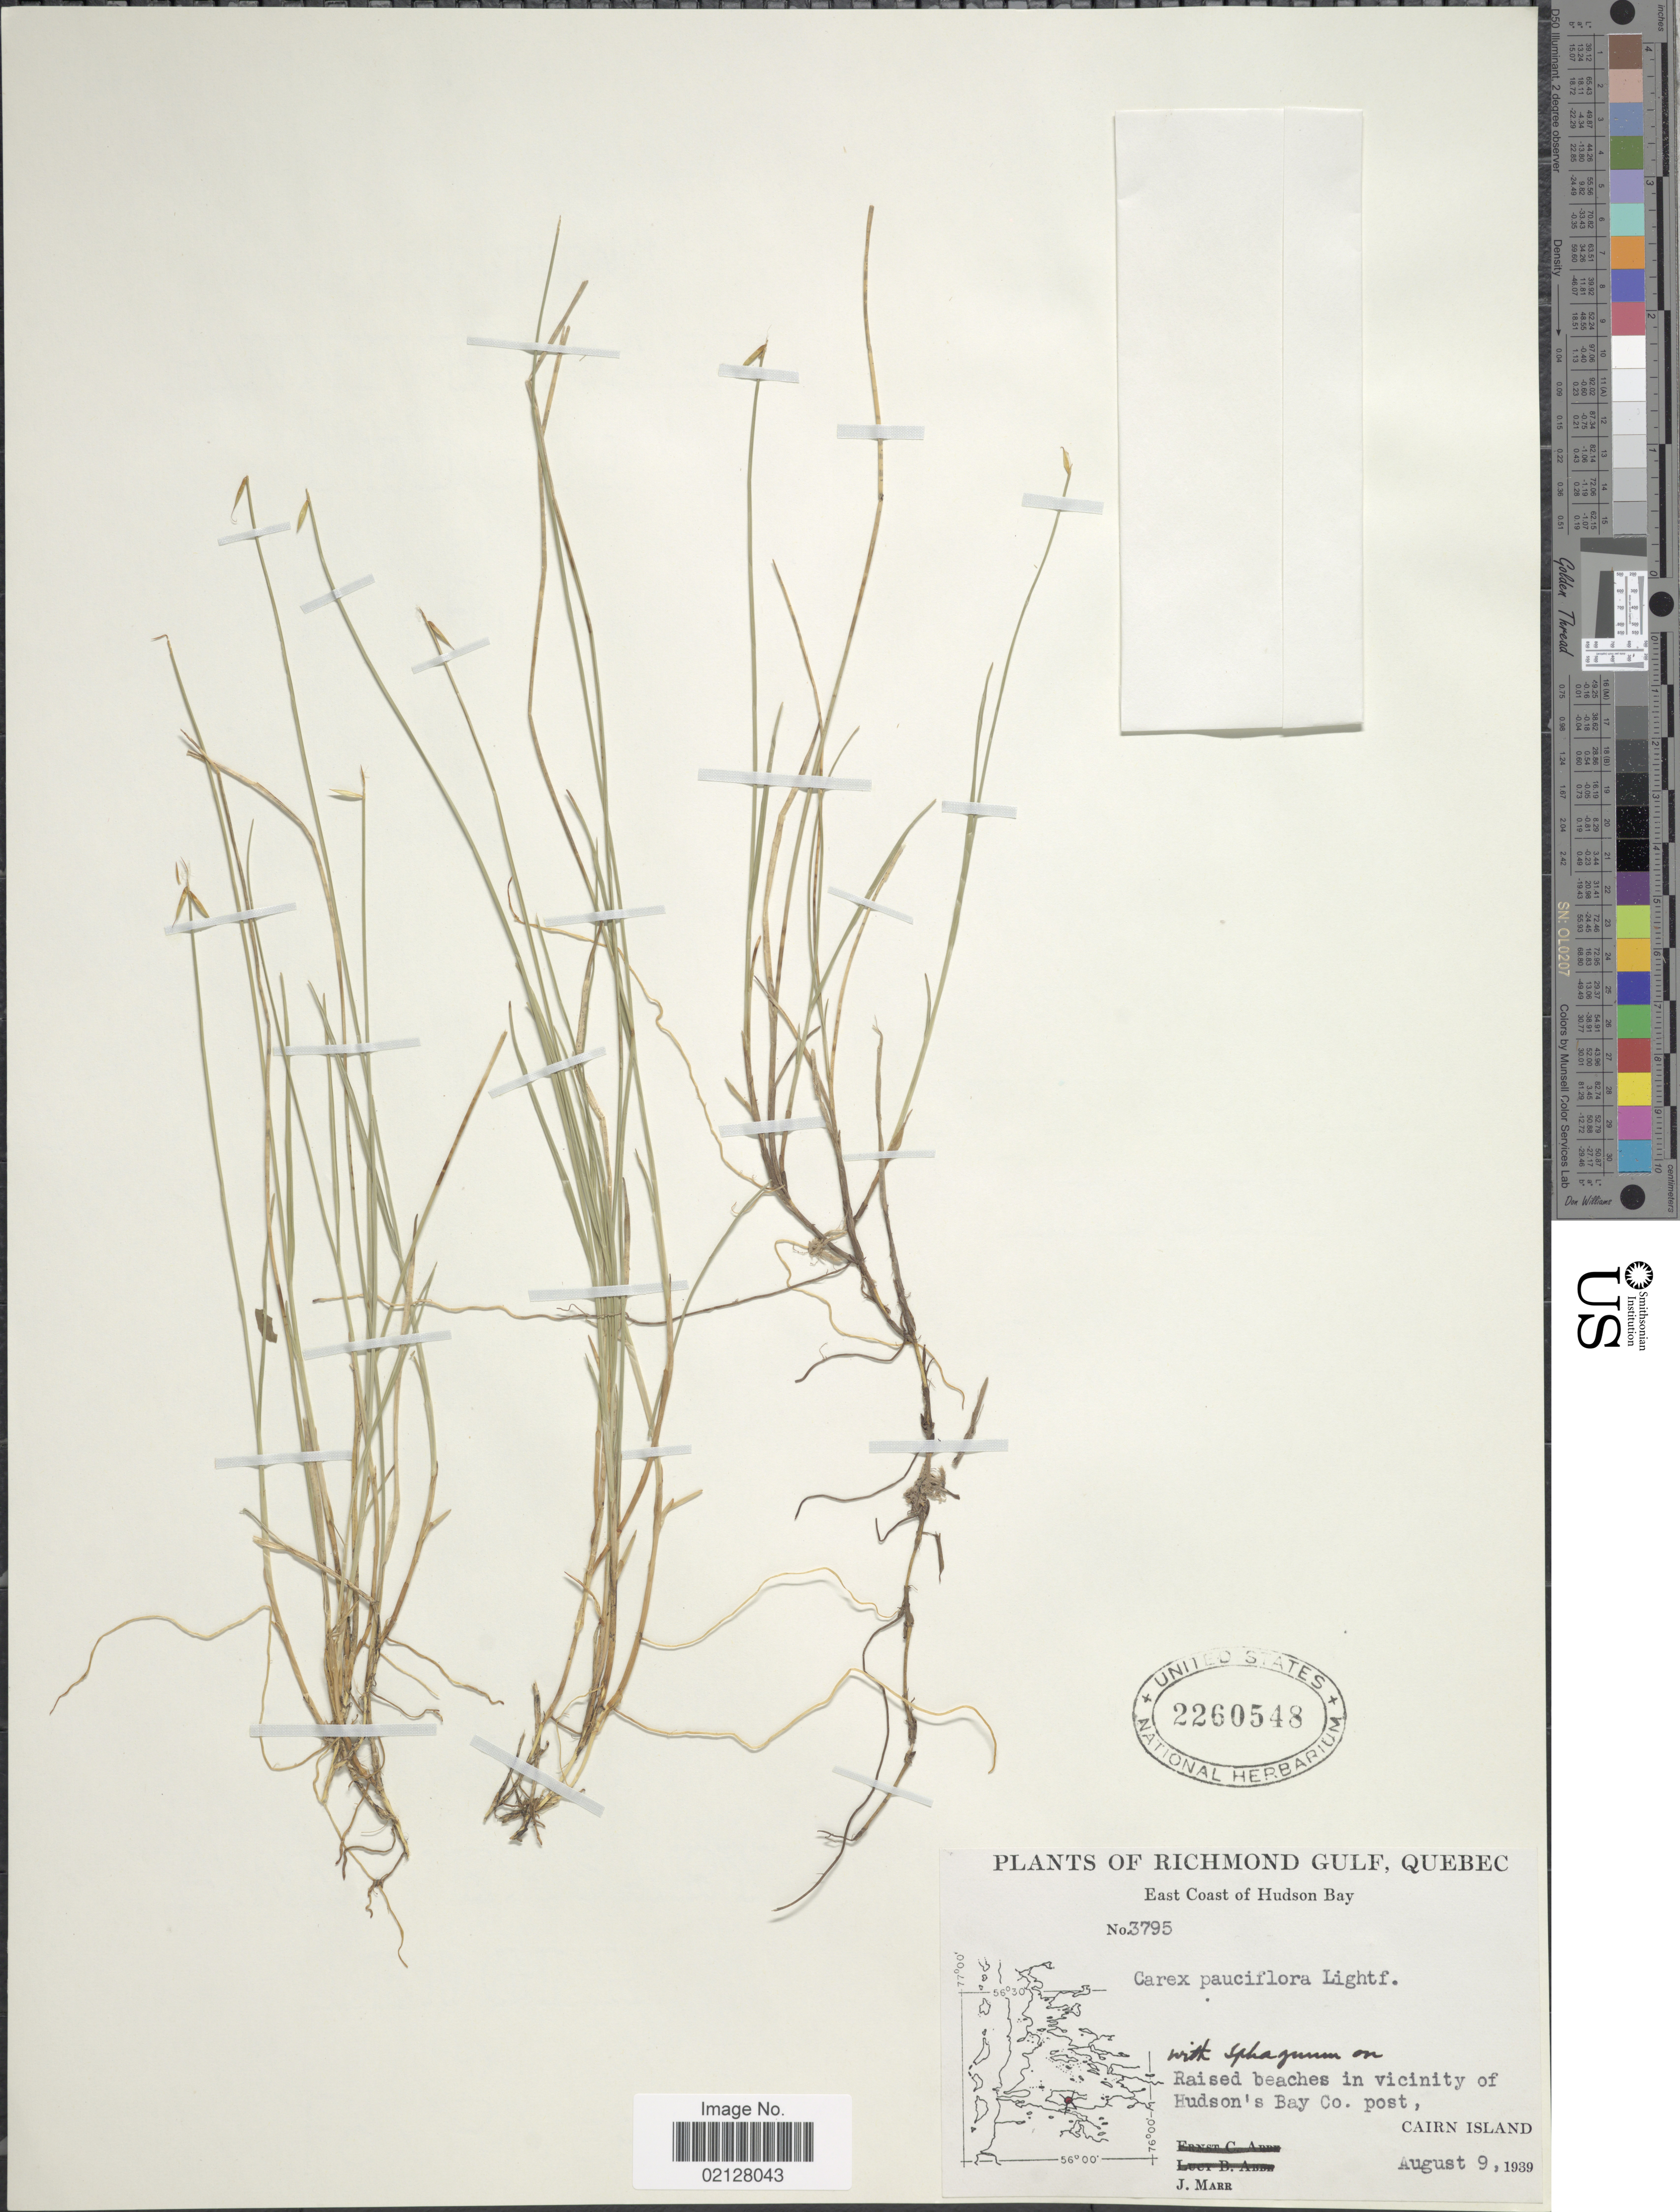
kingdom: Plantae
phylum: Tracheophyta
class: Liliopsida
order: Poales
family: Cyperaceae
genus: Carex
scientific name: Carex pauciflora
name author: Lightf.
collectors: J. Marr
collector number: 3795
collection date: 1939-08-09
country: Canada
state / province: Quebec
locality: Richmond Gulf, East Coast of Hudson Bay. Raised beaches in vicinity of Hudson's Bay Co. post, Cairn Island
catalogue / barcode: US 2260548